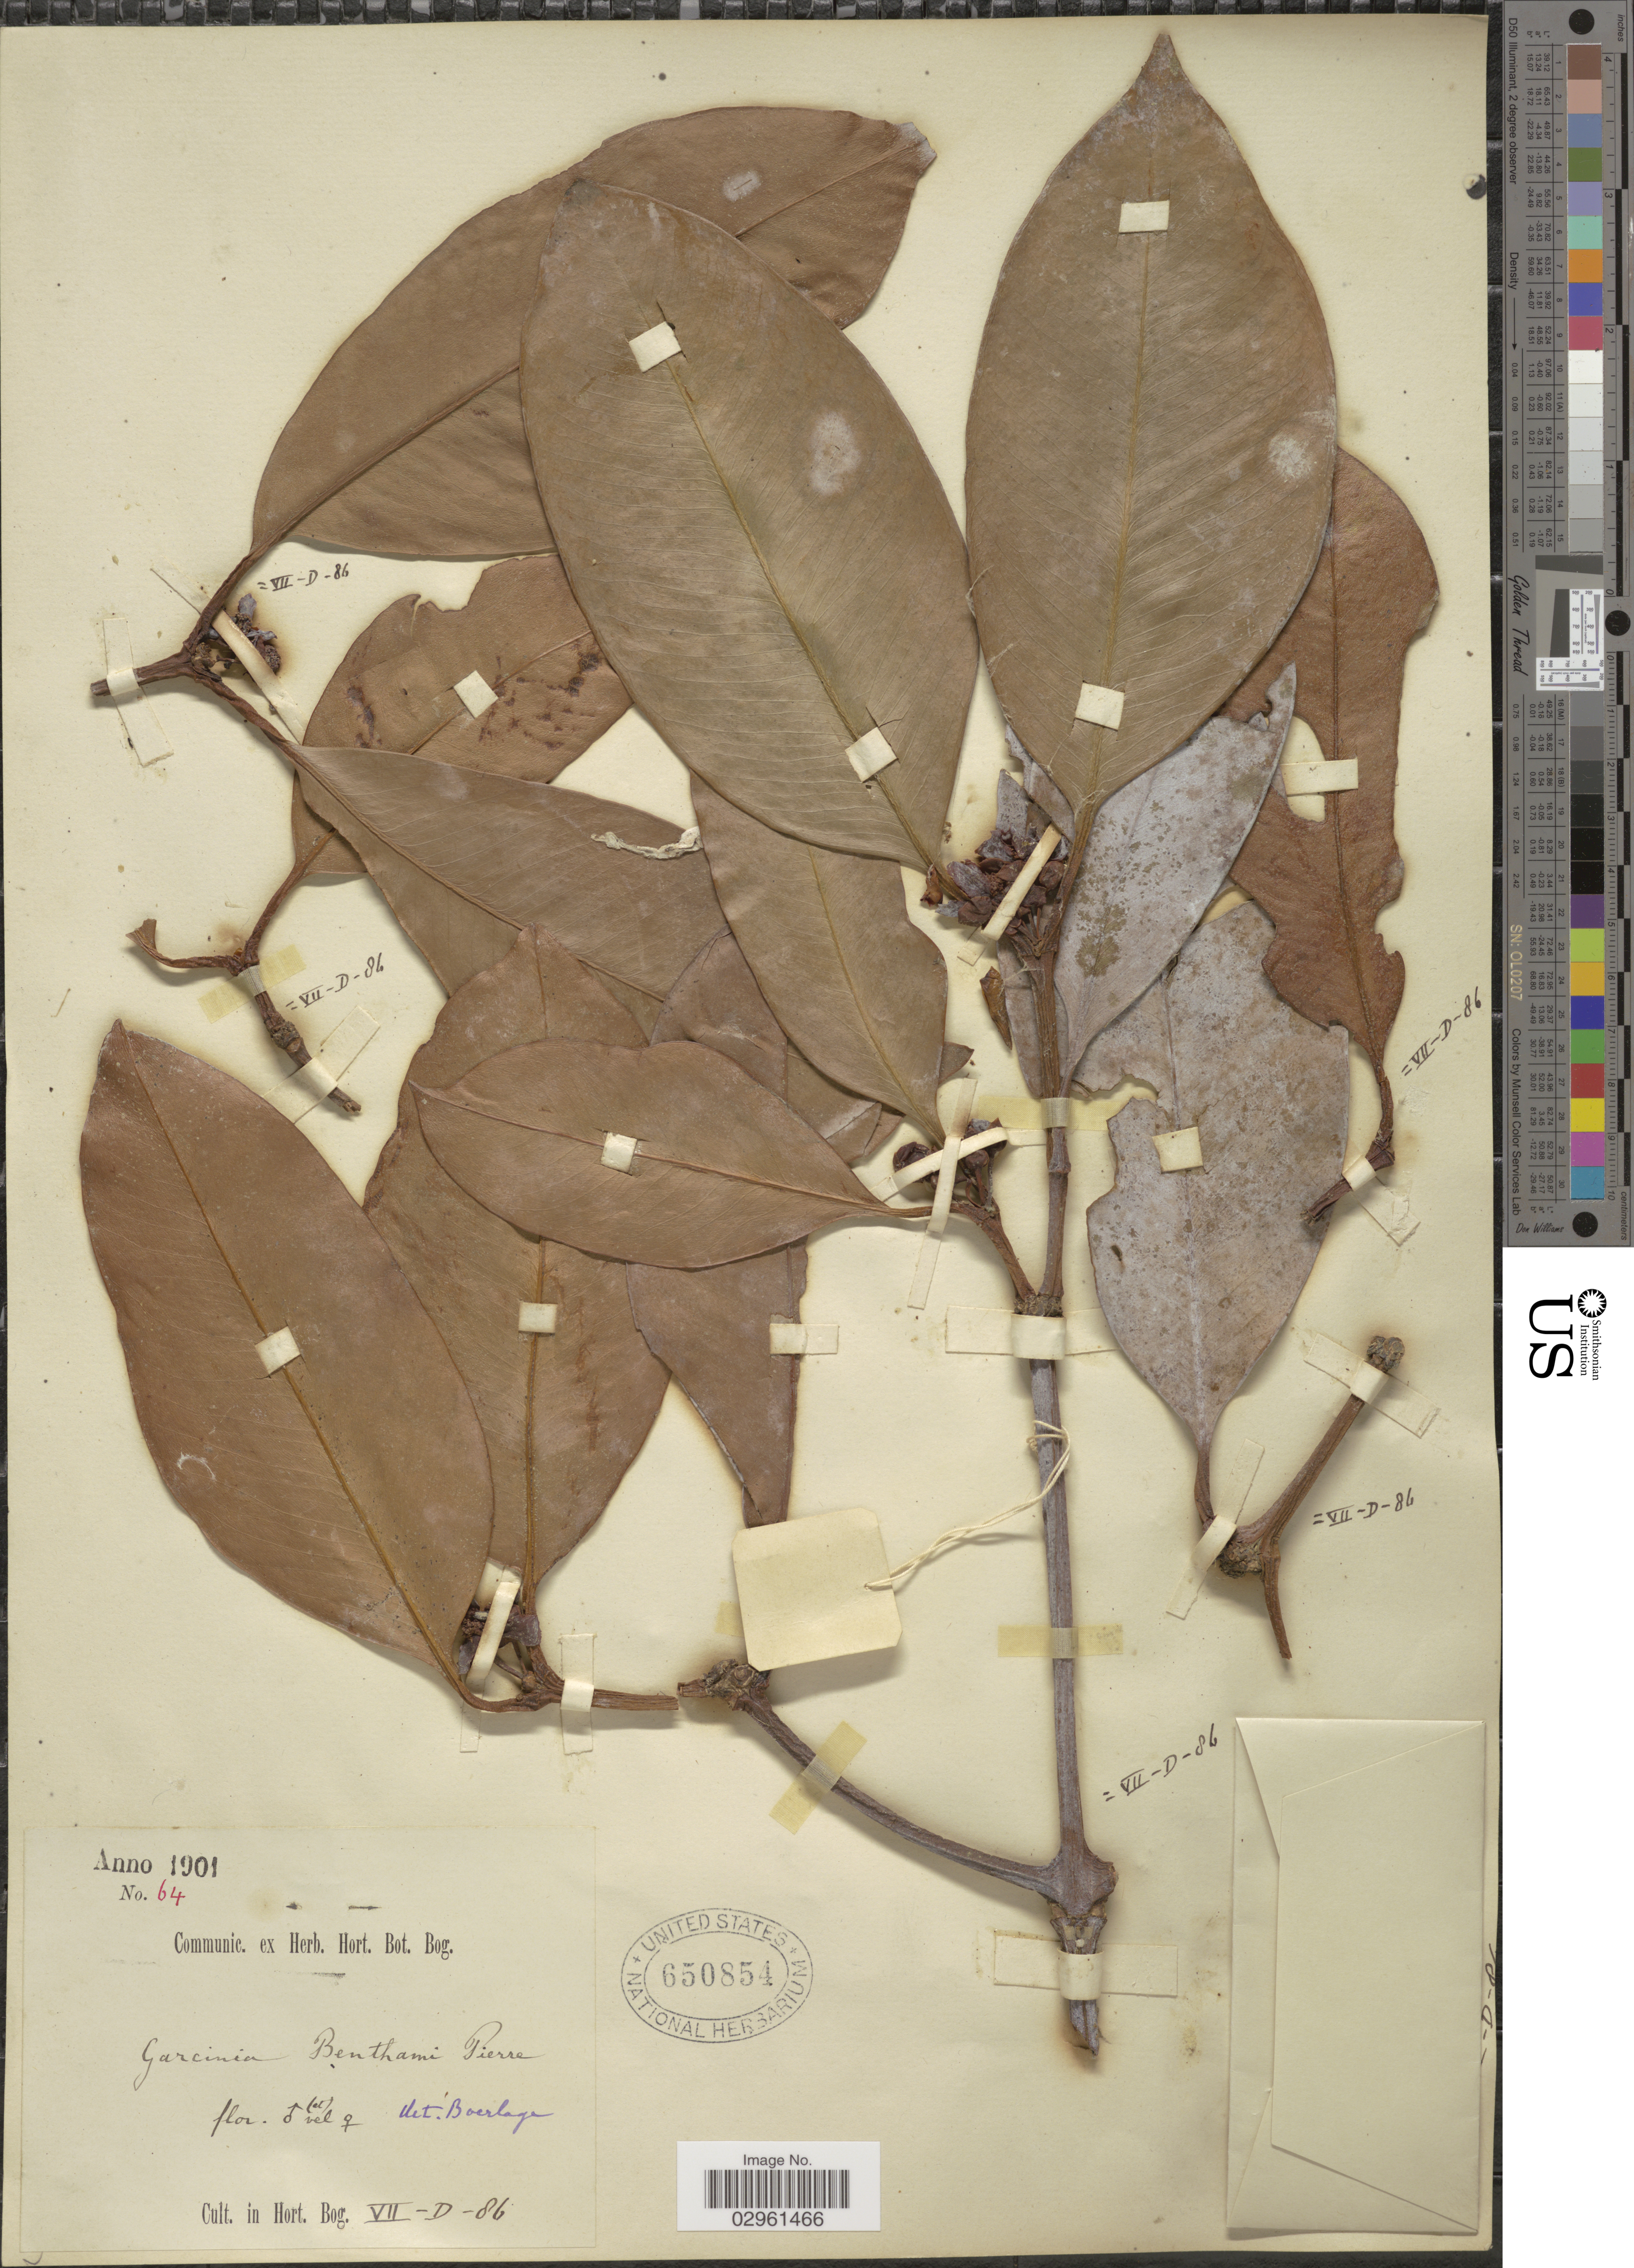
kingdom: Plantae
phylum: Tracheophyta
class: Magnoliopsida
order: Malpighiales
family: Clusiaceae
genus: Garcinia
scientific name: Garcinia benthamii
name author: Pierre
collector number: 64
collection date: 1901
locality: Cult. in Hort. Bog. VII-D-86.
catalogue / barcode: US 650854